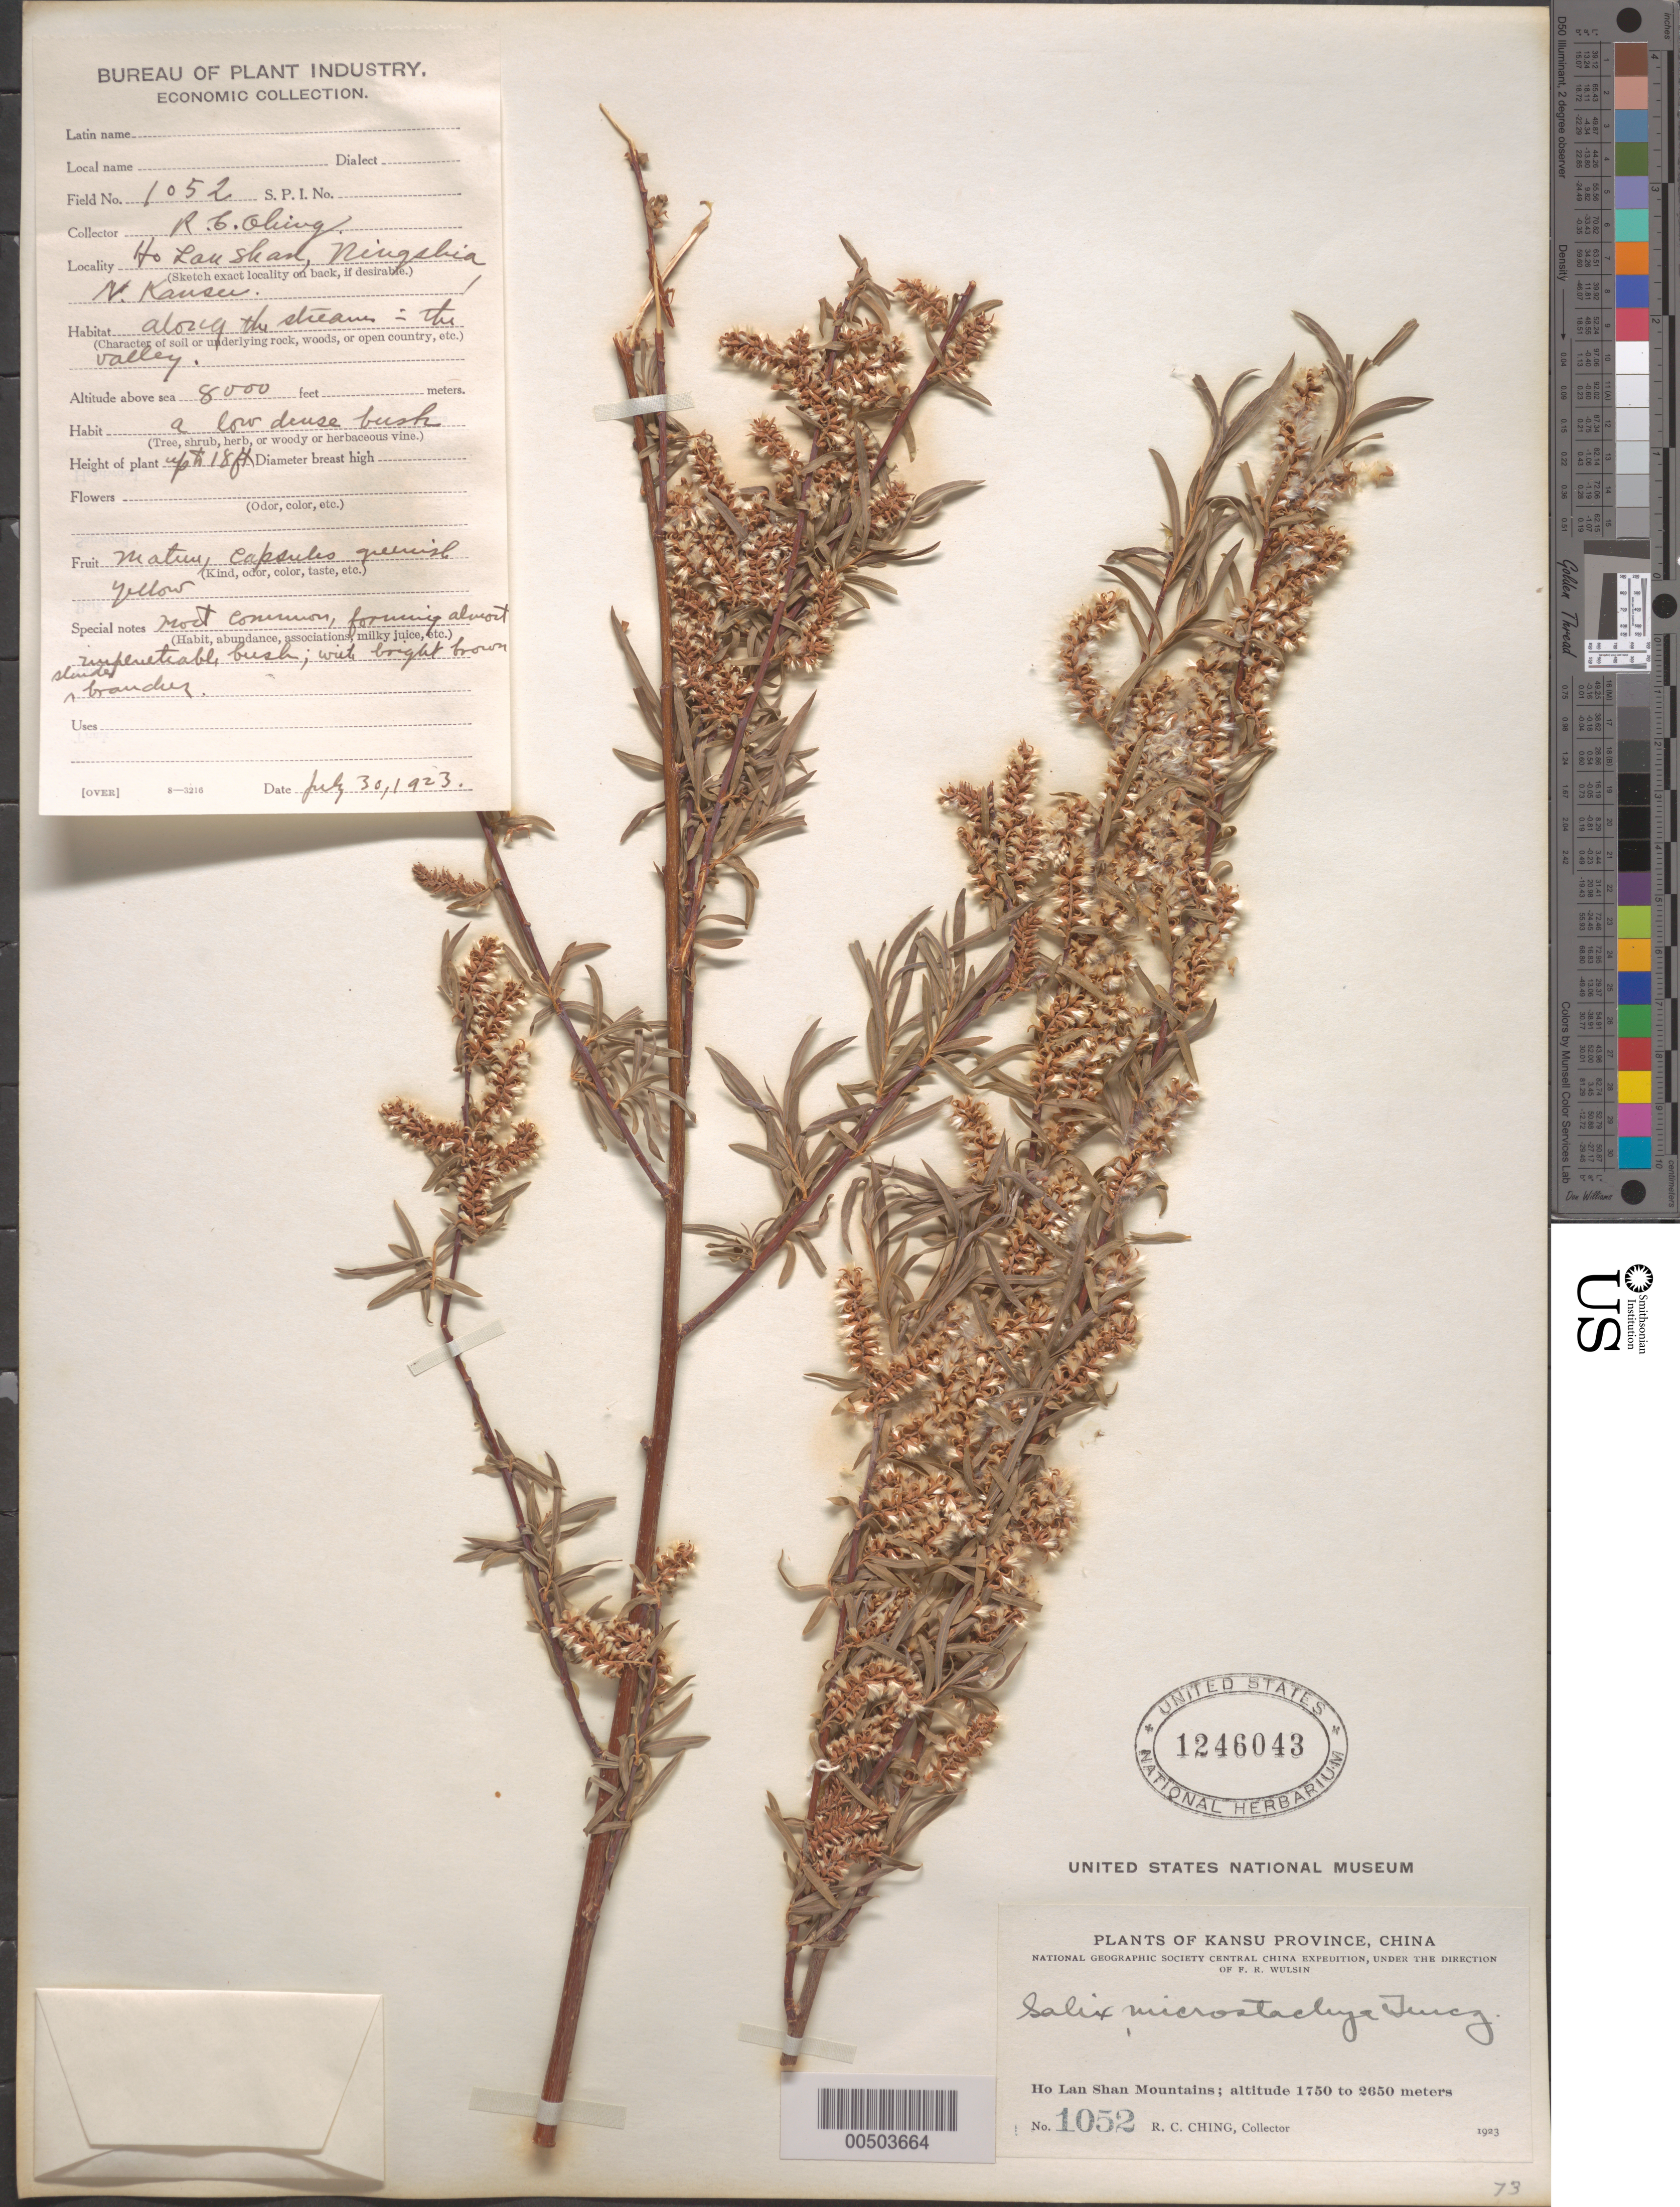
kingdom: Plantae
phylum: Tracheophyta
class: Magnoliopsida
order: Malpighiales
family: Salicaceae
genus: Salix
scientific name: Salix microstachya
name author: Turcz.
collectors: R. C. Ching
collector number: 1052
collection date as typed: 30 Jul 1923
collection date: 1923-07-30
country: China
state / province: Gansu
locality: Ho Lan Shan Mountains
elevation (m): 2438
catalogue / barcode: US 1246043